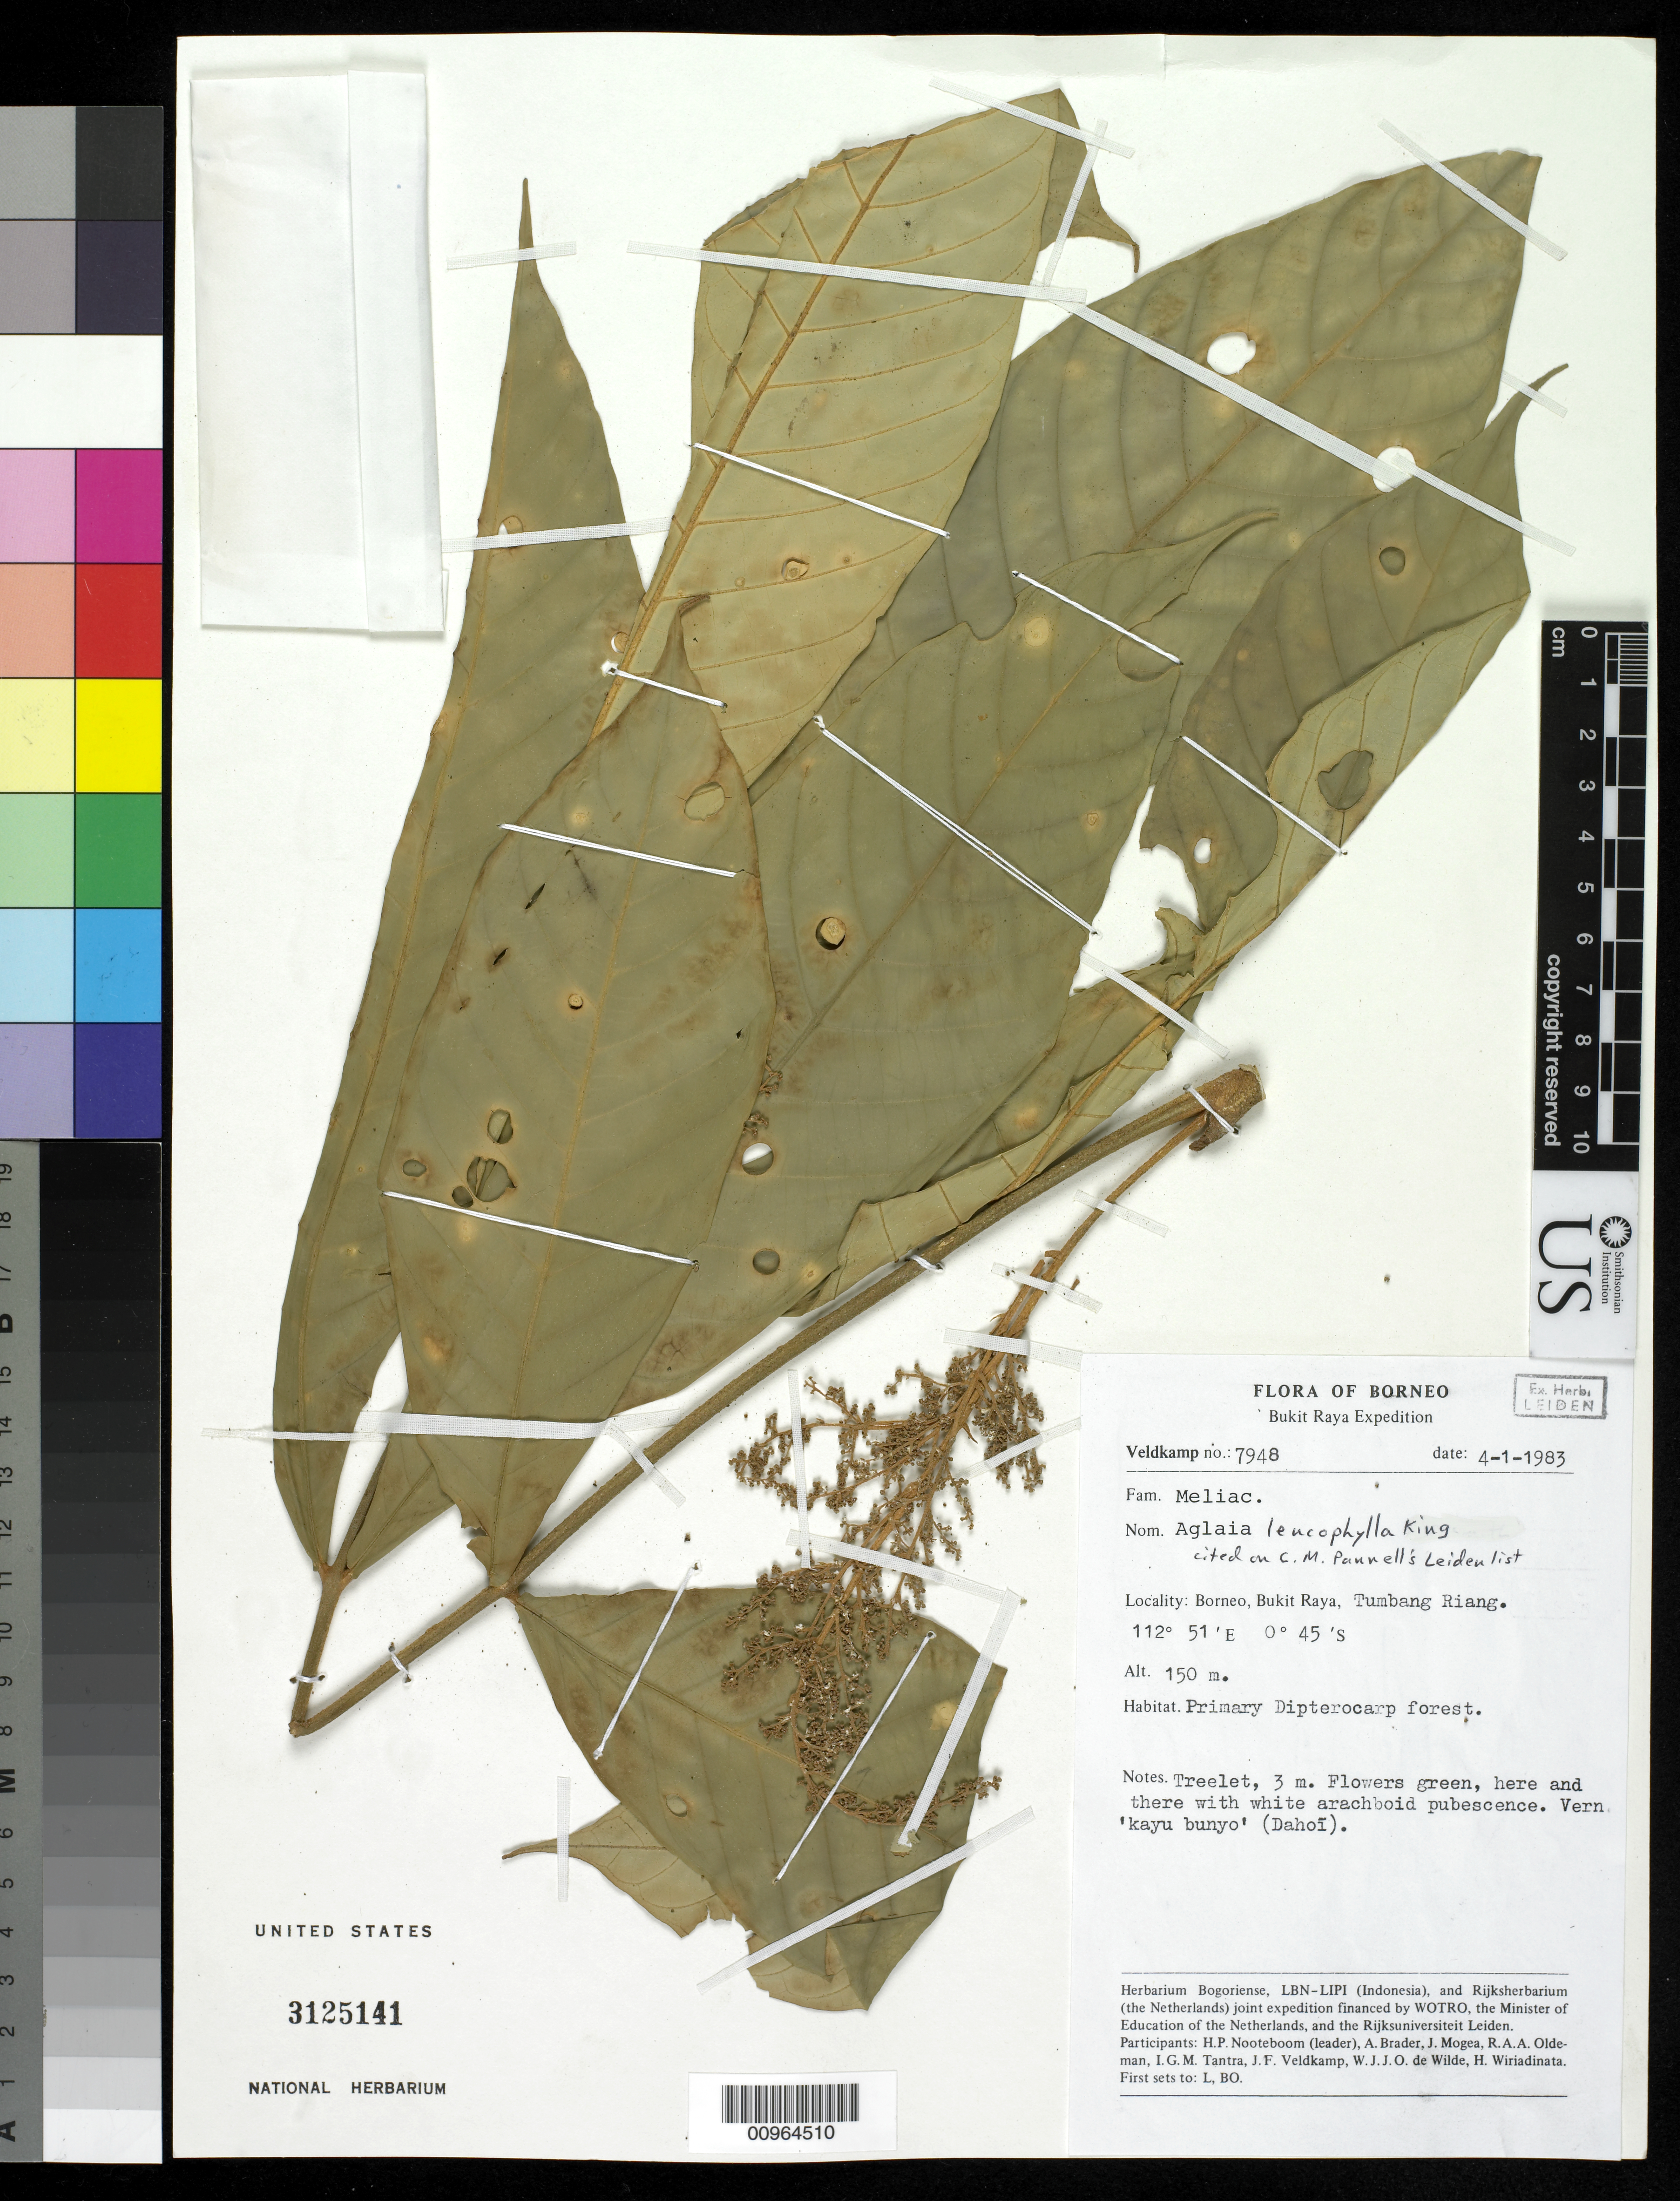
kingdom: Plantae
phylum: Tracheophyta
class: Magnoliopsida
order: Sapindales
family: Meliaceae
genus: Aglaia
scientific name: Aglaia leucophylla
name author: King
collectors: J. F. Veldkamp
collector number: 7948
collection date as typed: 04 Jan 1983 or 01 Apr 1983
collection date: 1983-01-04 or 1983-04-01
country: Indonesia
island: Borneo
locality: Tumbang Riang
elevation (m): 150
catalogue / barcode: US 3125141